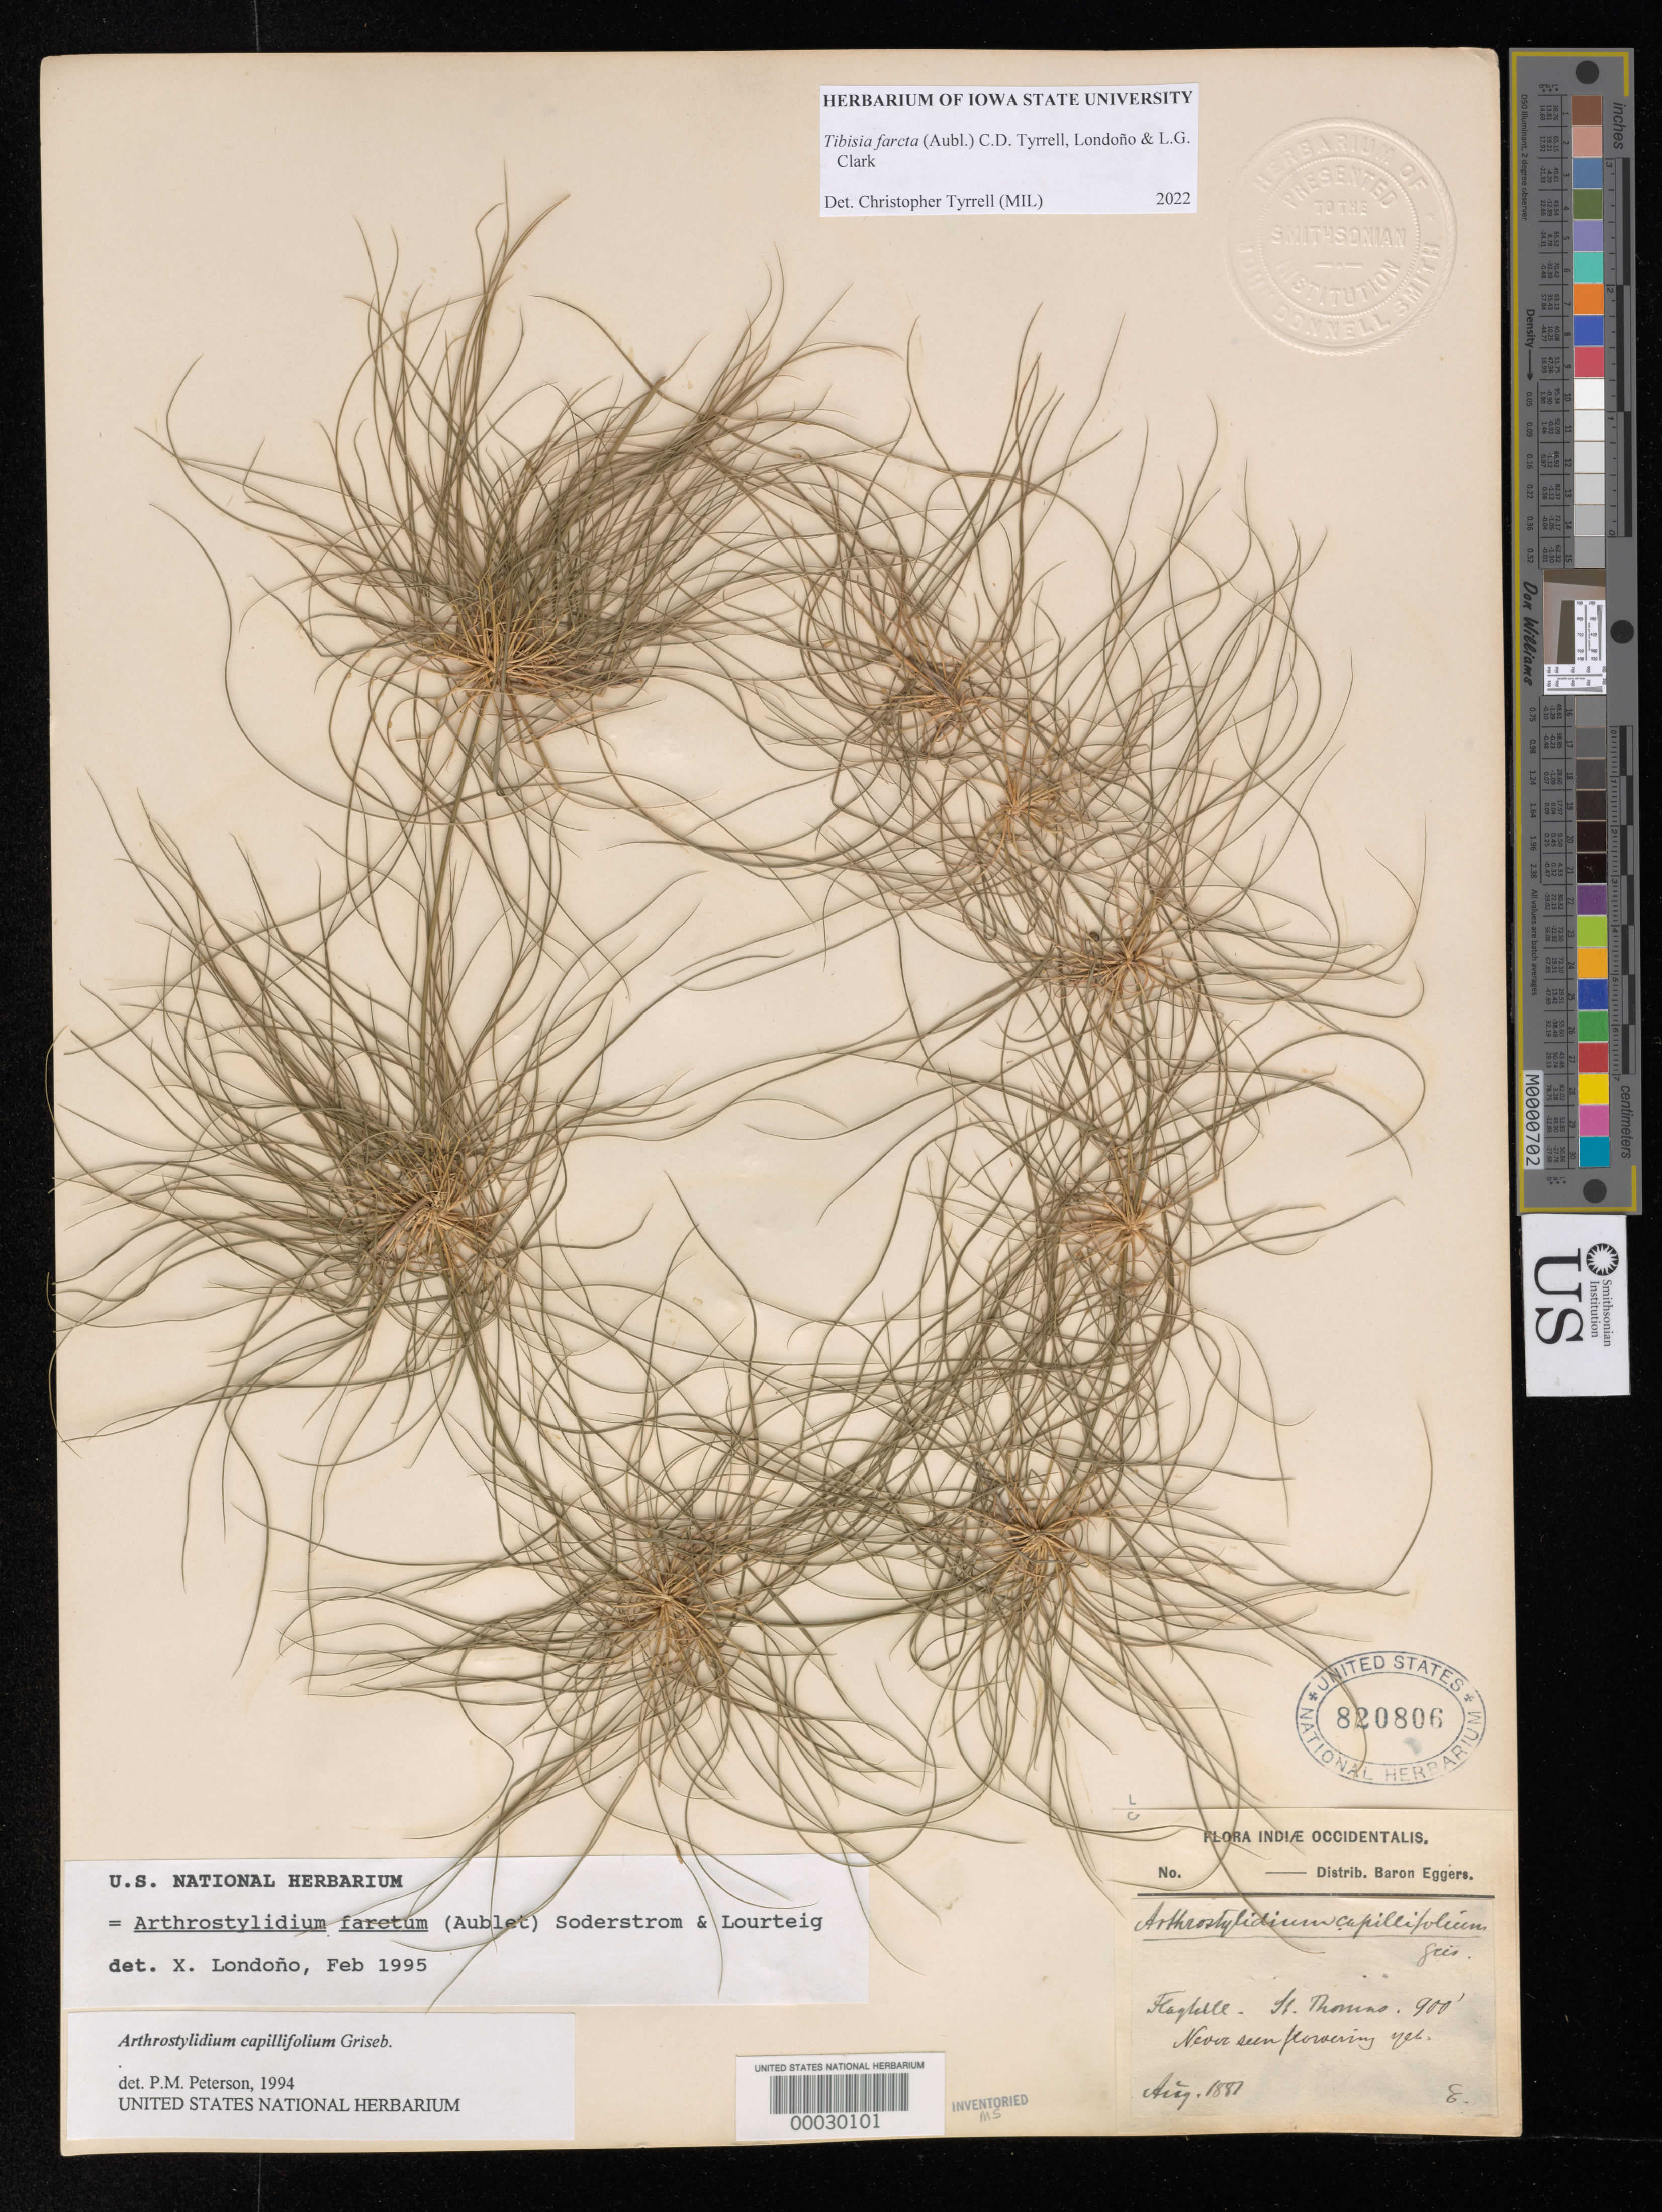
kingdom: Plantae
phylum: Tracheophyta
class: Liliopsida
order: Poales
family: Poaceae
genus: Tibisia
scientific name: Tibisia farcta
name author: (Aubl.) C.D. Tyrrell et al.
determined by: Londoño, X., (TULV), Jardin Botanico "Juan Maria Cespedes"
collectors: H. F. A. von Eggers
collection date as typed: Aug 1887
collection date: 1887-08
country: Bahamas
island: St. Thomas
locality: St. Thomas; Flaghill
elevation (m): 275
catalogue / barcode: US 820806